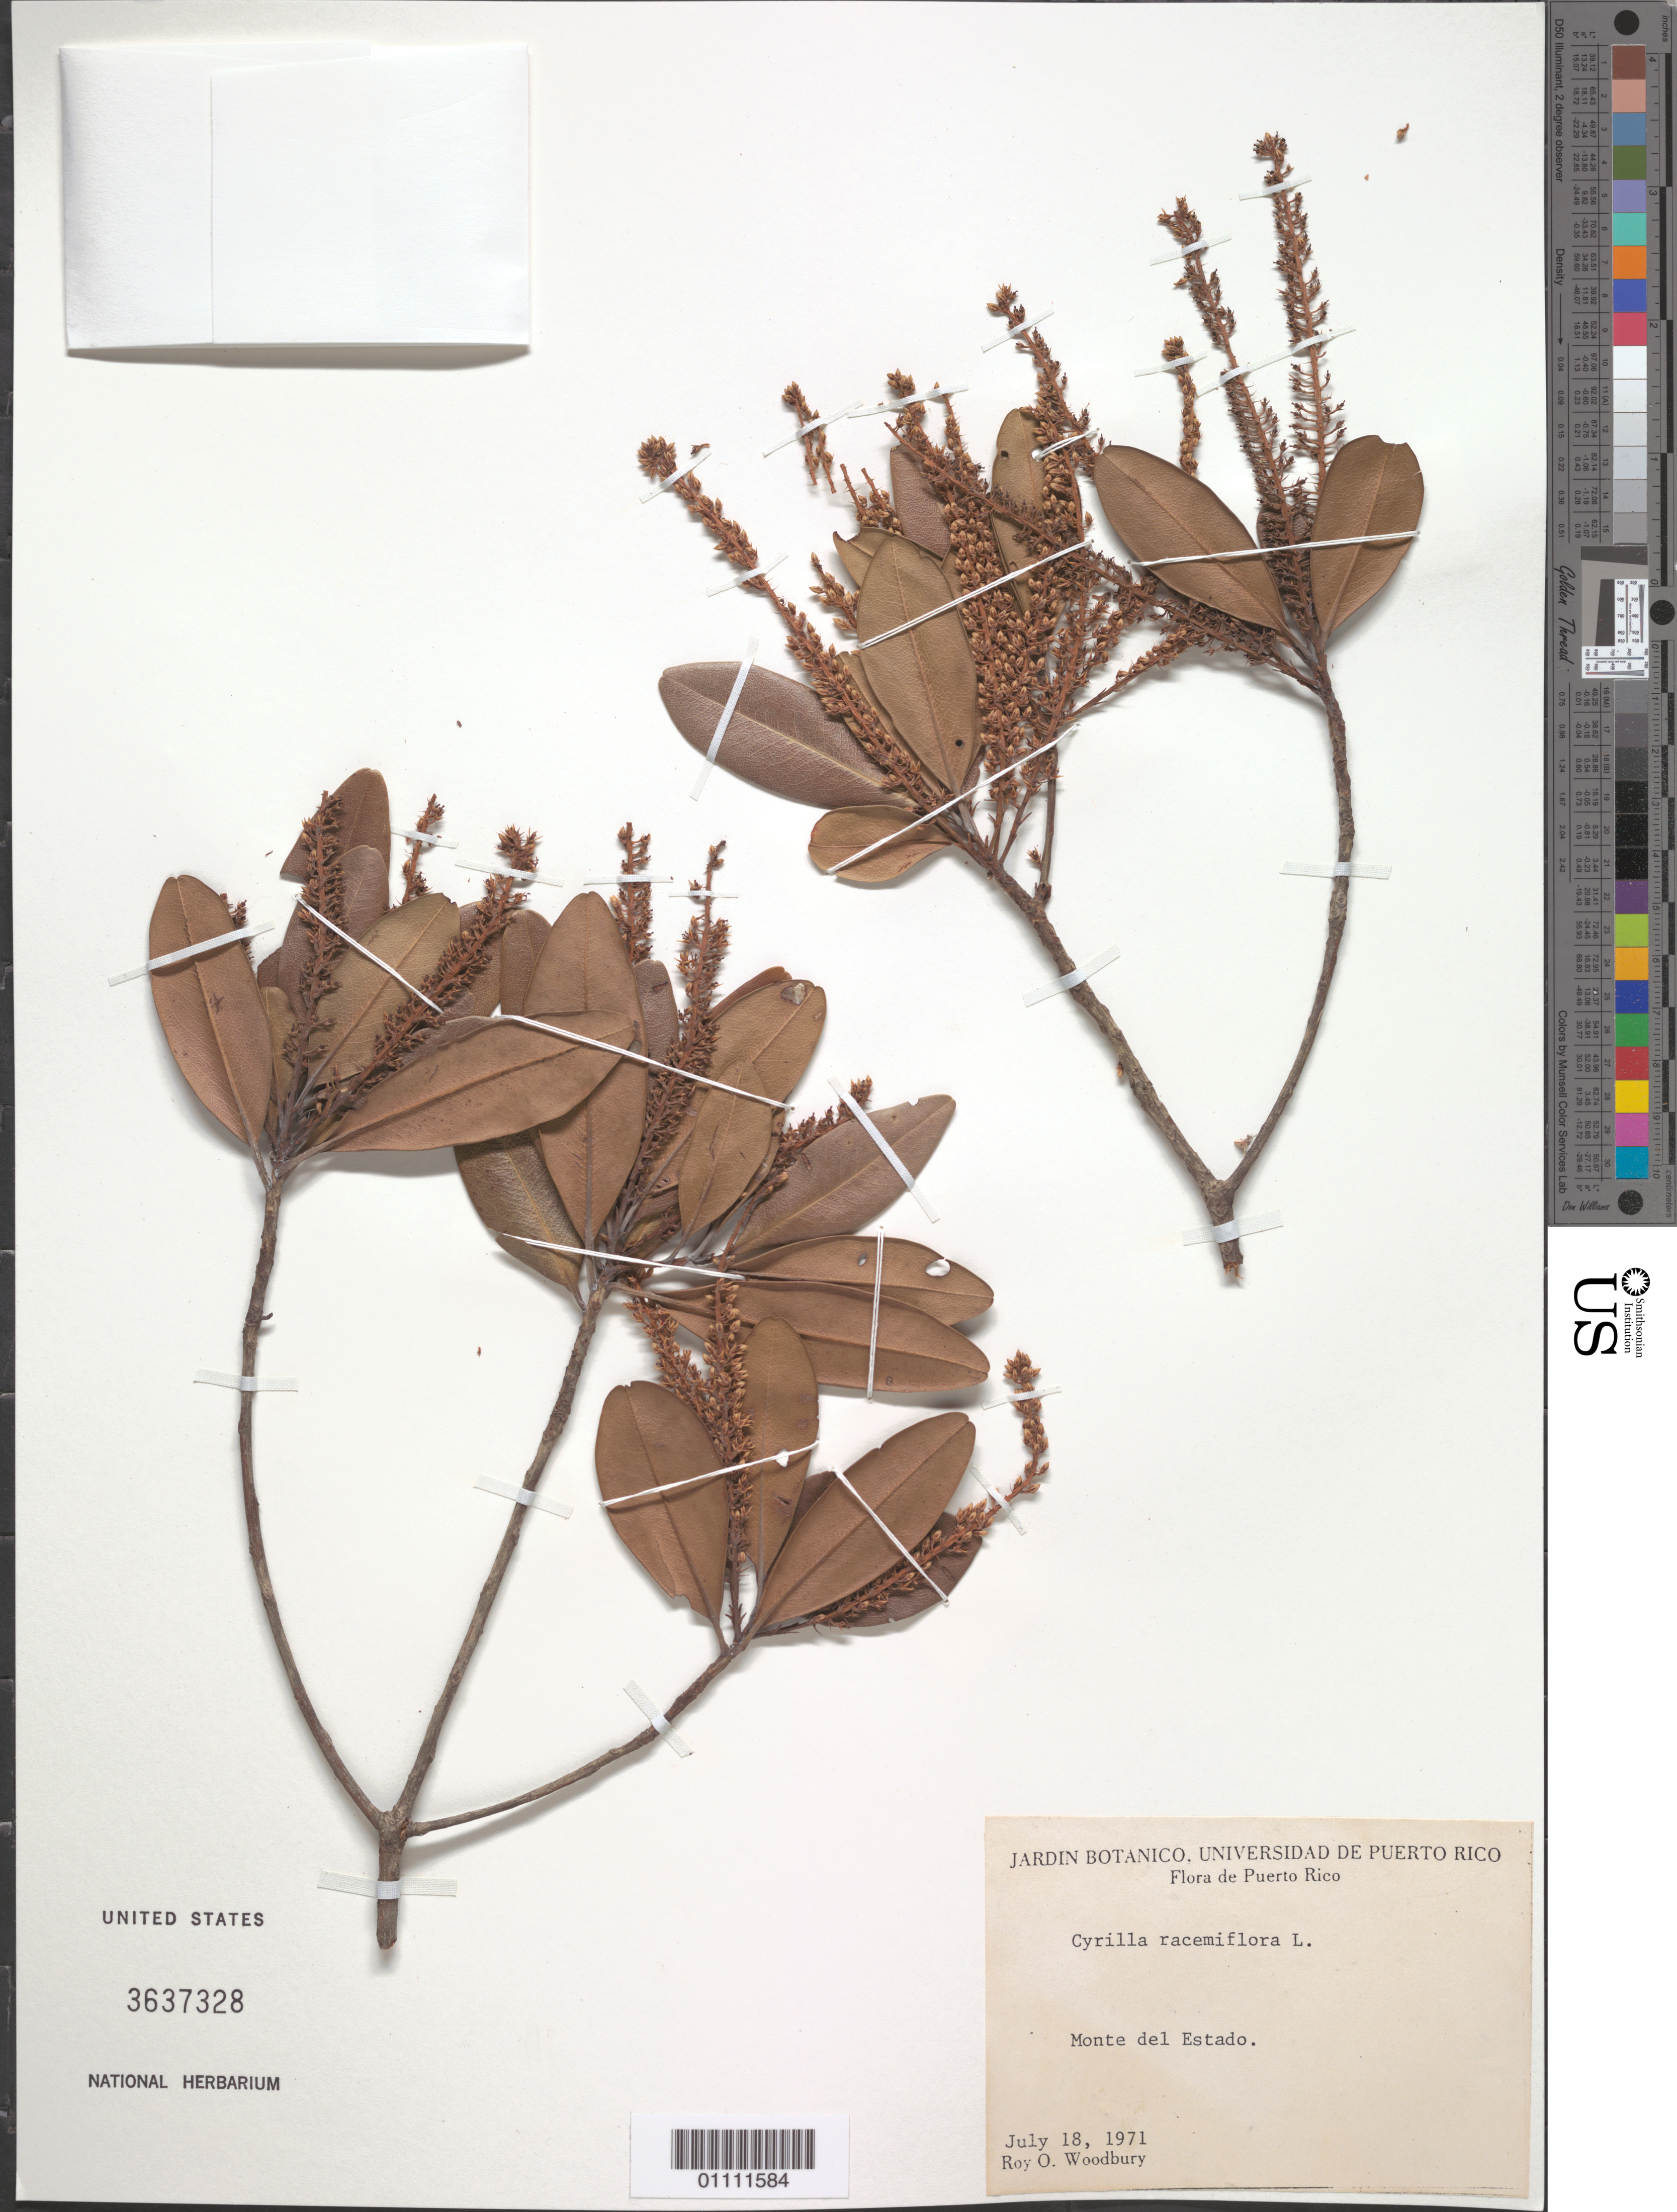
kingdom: Plantae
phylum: Tracheophyta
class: Magnoliopsida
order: Ericales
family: Cyrillaceae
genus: Cyrilla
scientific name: Cyrilla racemiflora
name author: L.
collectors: R. O. Woodbury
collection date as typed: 18 Jul 1971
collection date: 1971-07-18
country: Puerto Rico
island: Puerto Rico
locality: Monte del Estado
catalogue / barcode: US 3637328